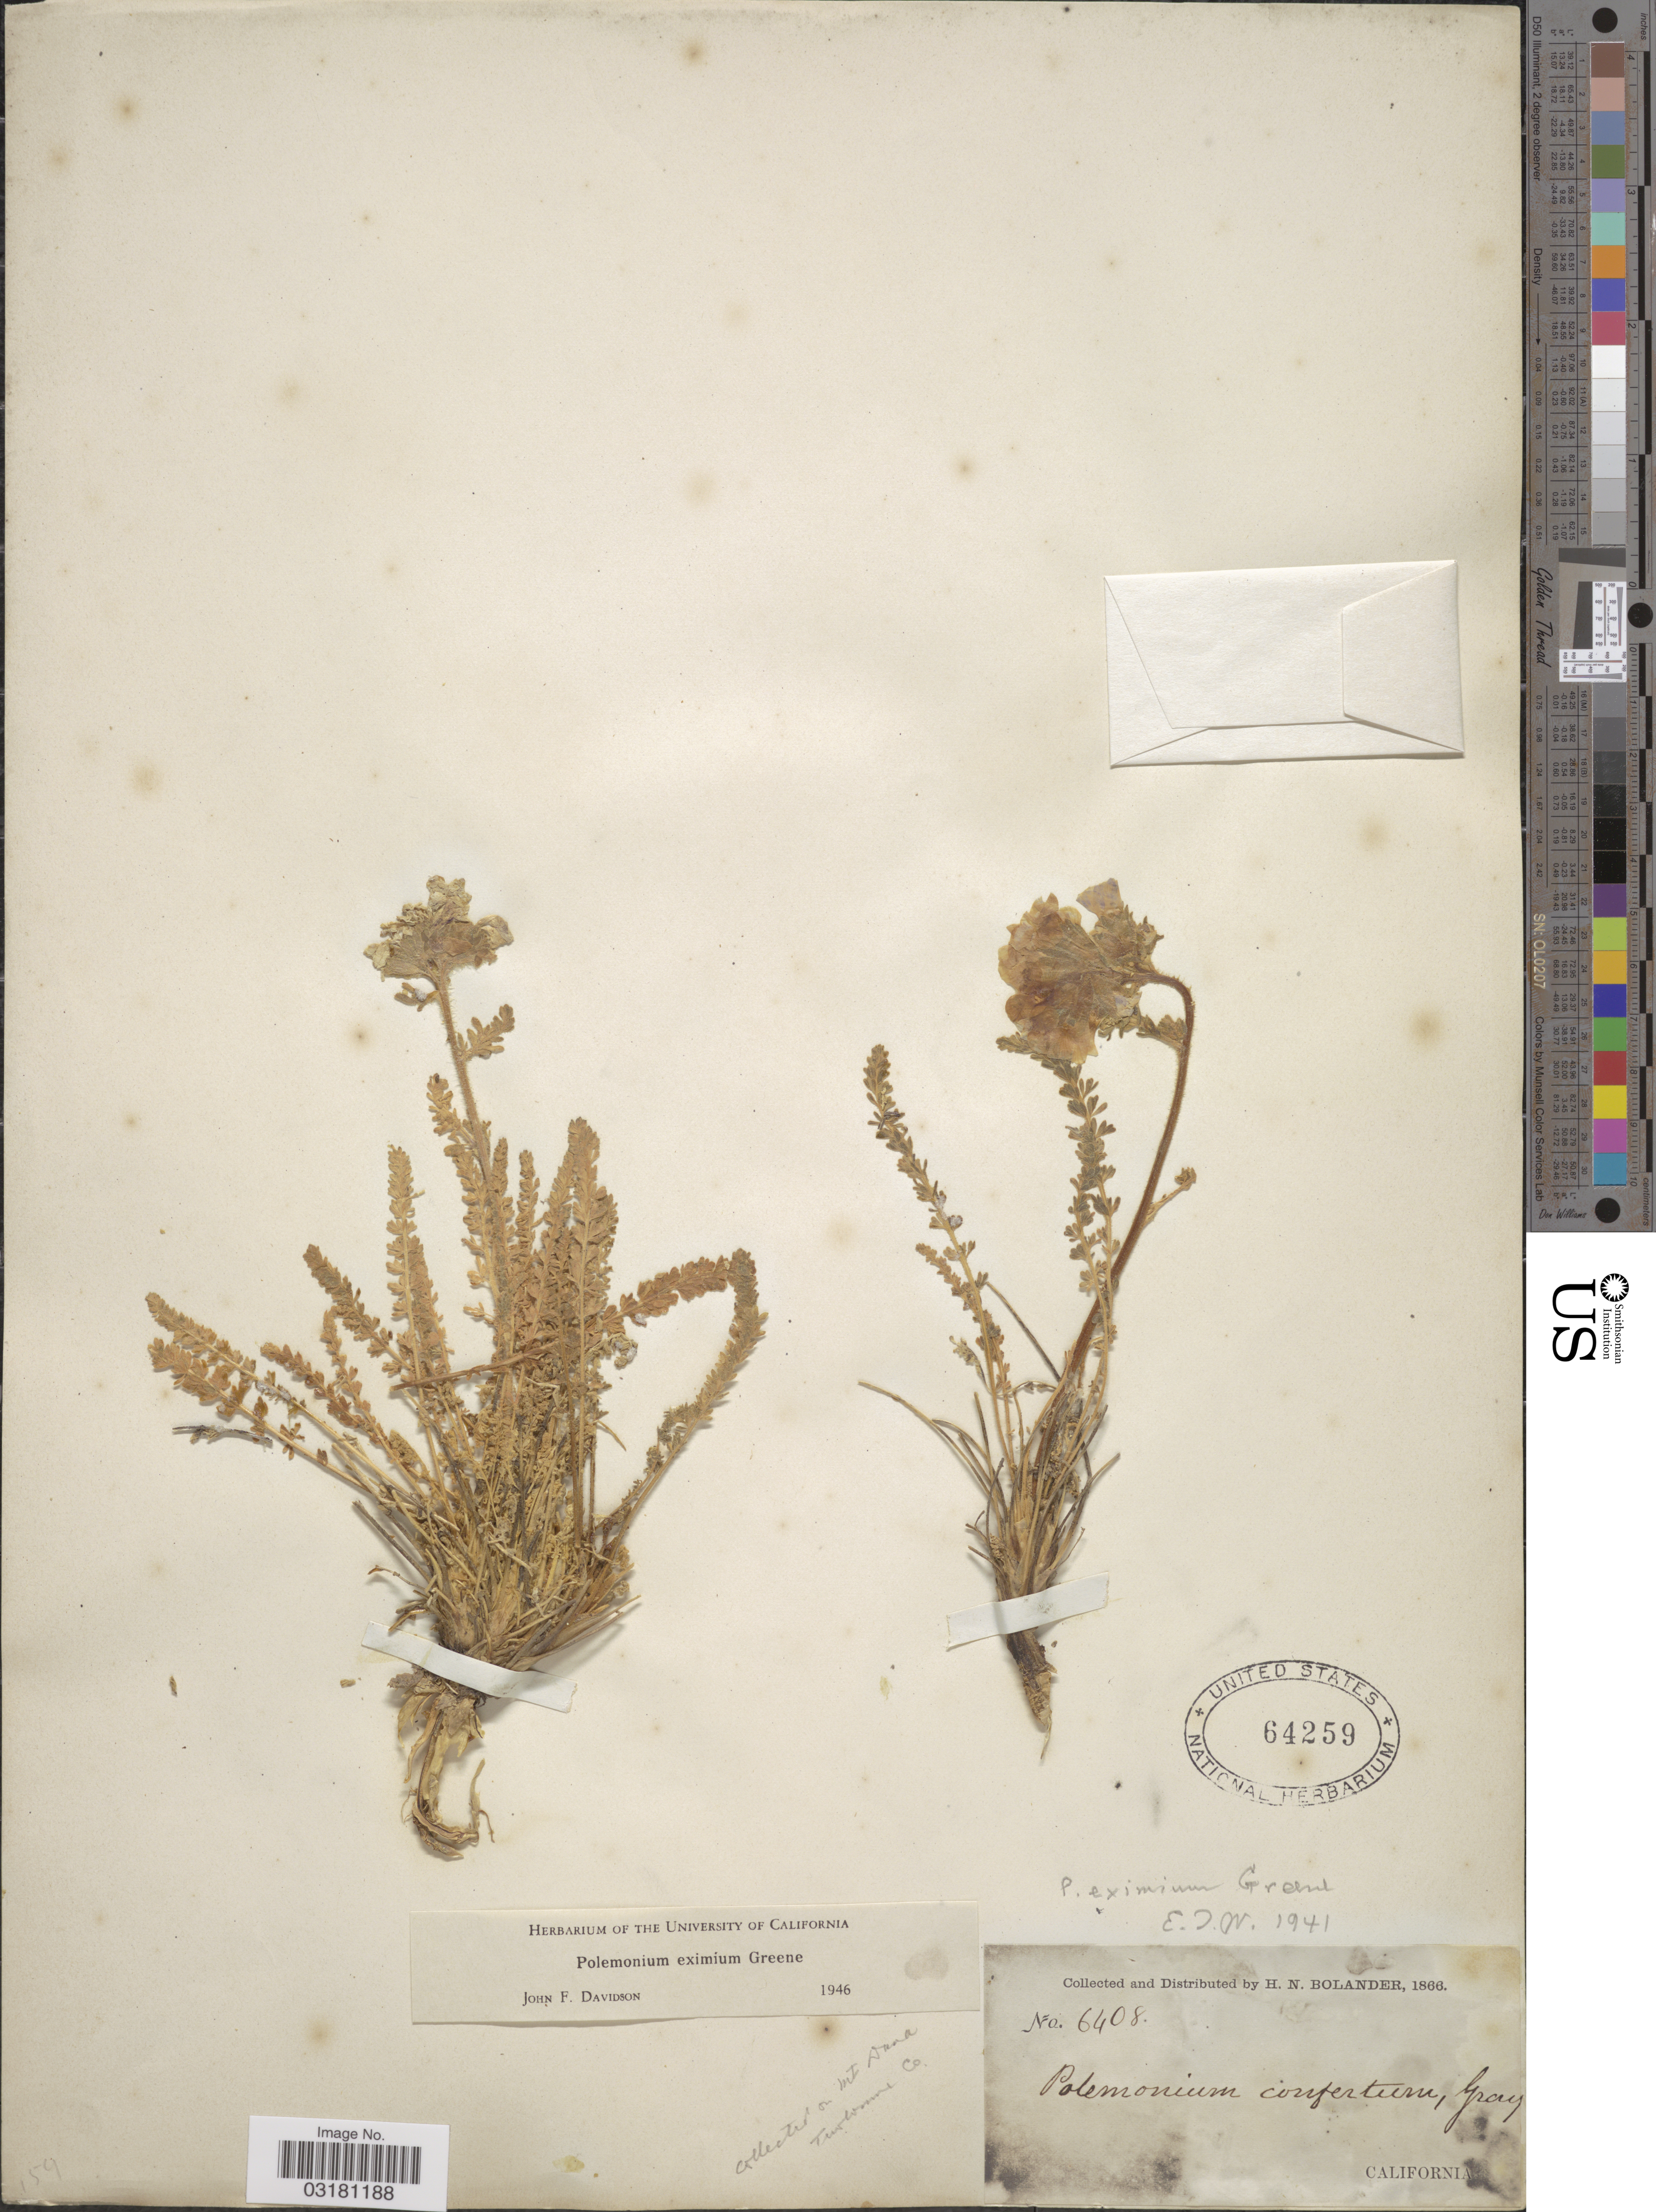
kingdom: Plantae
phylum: Tracheophyta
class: Magnoliopsida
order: Ericales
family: Polemoniaceae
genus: Polemonium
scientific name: Polemonium eximium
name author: Greene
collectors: H. Bolander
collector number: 6408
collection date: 1866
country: United States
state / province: California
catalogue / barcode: US 64259